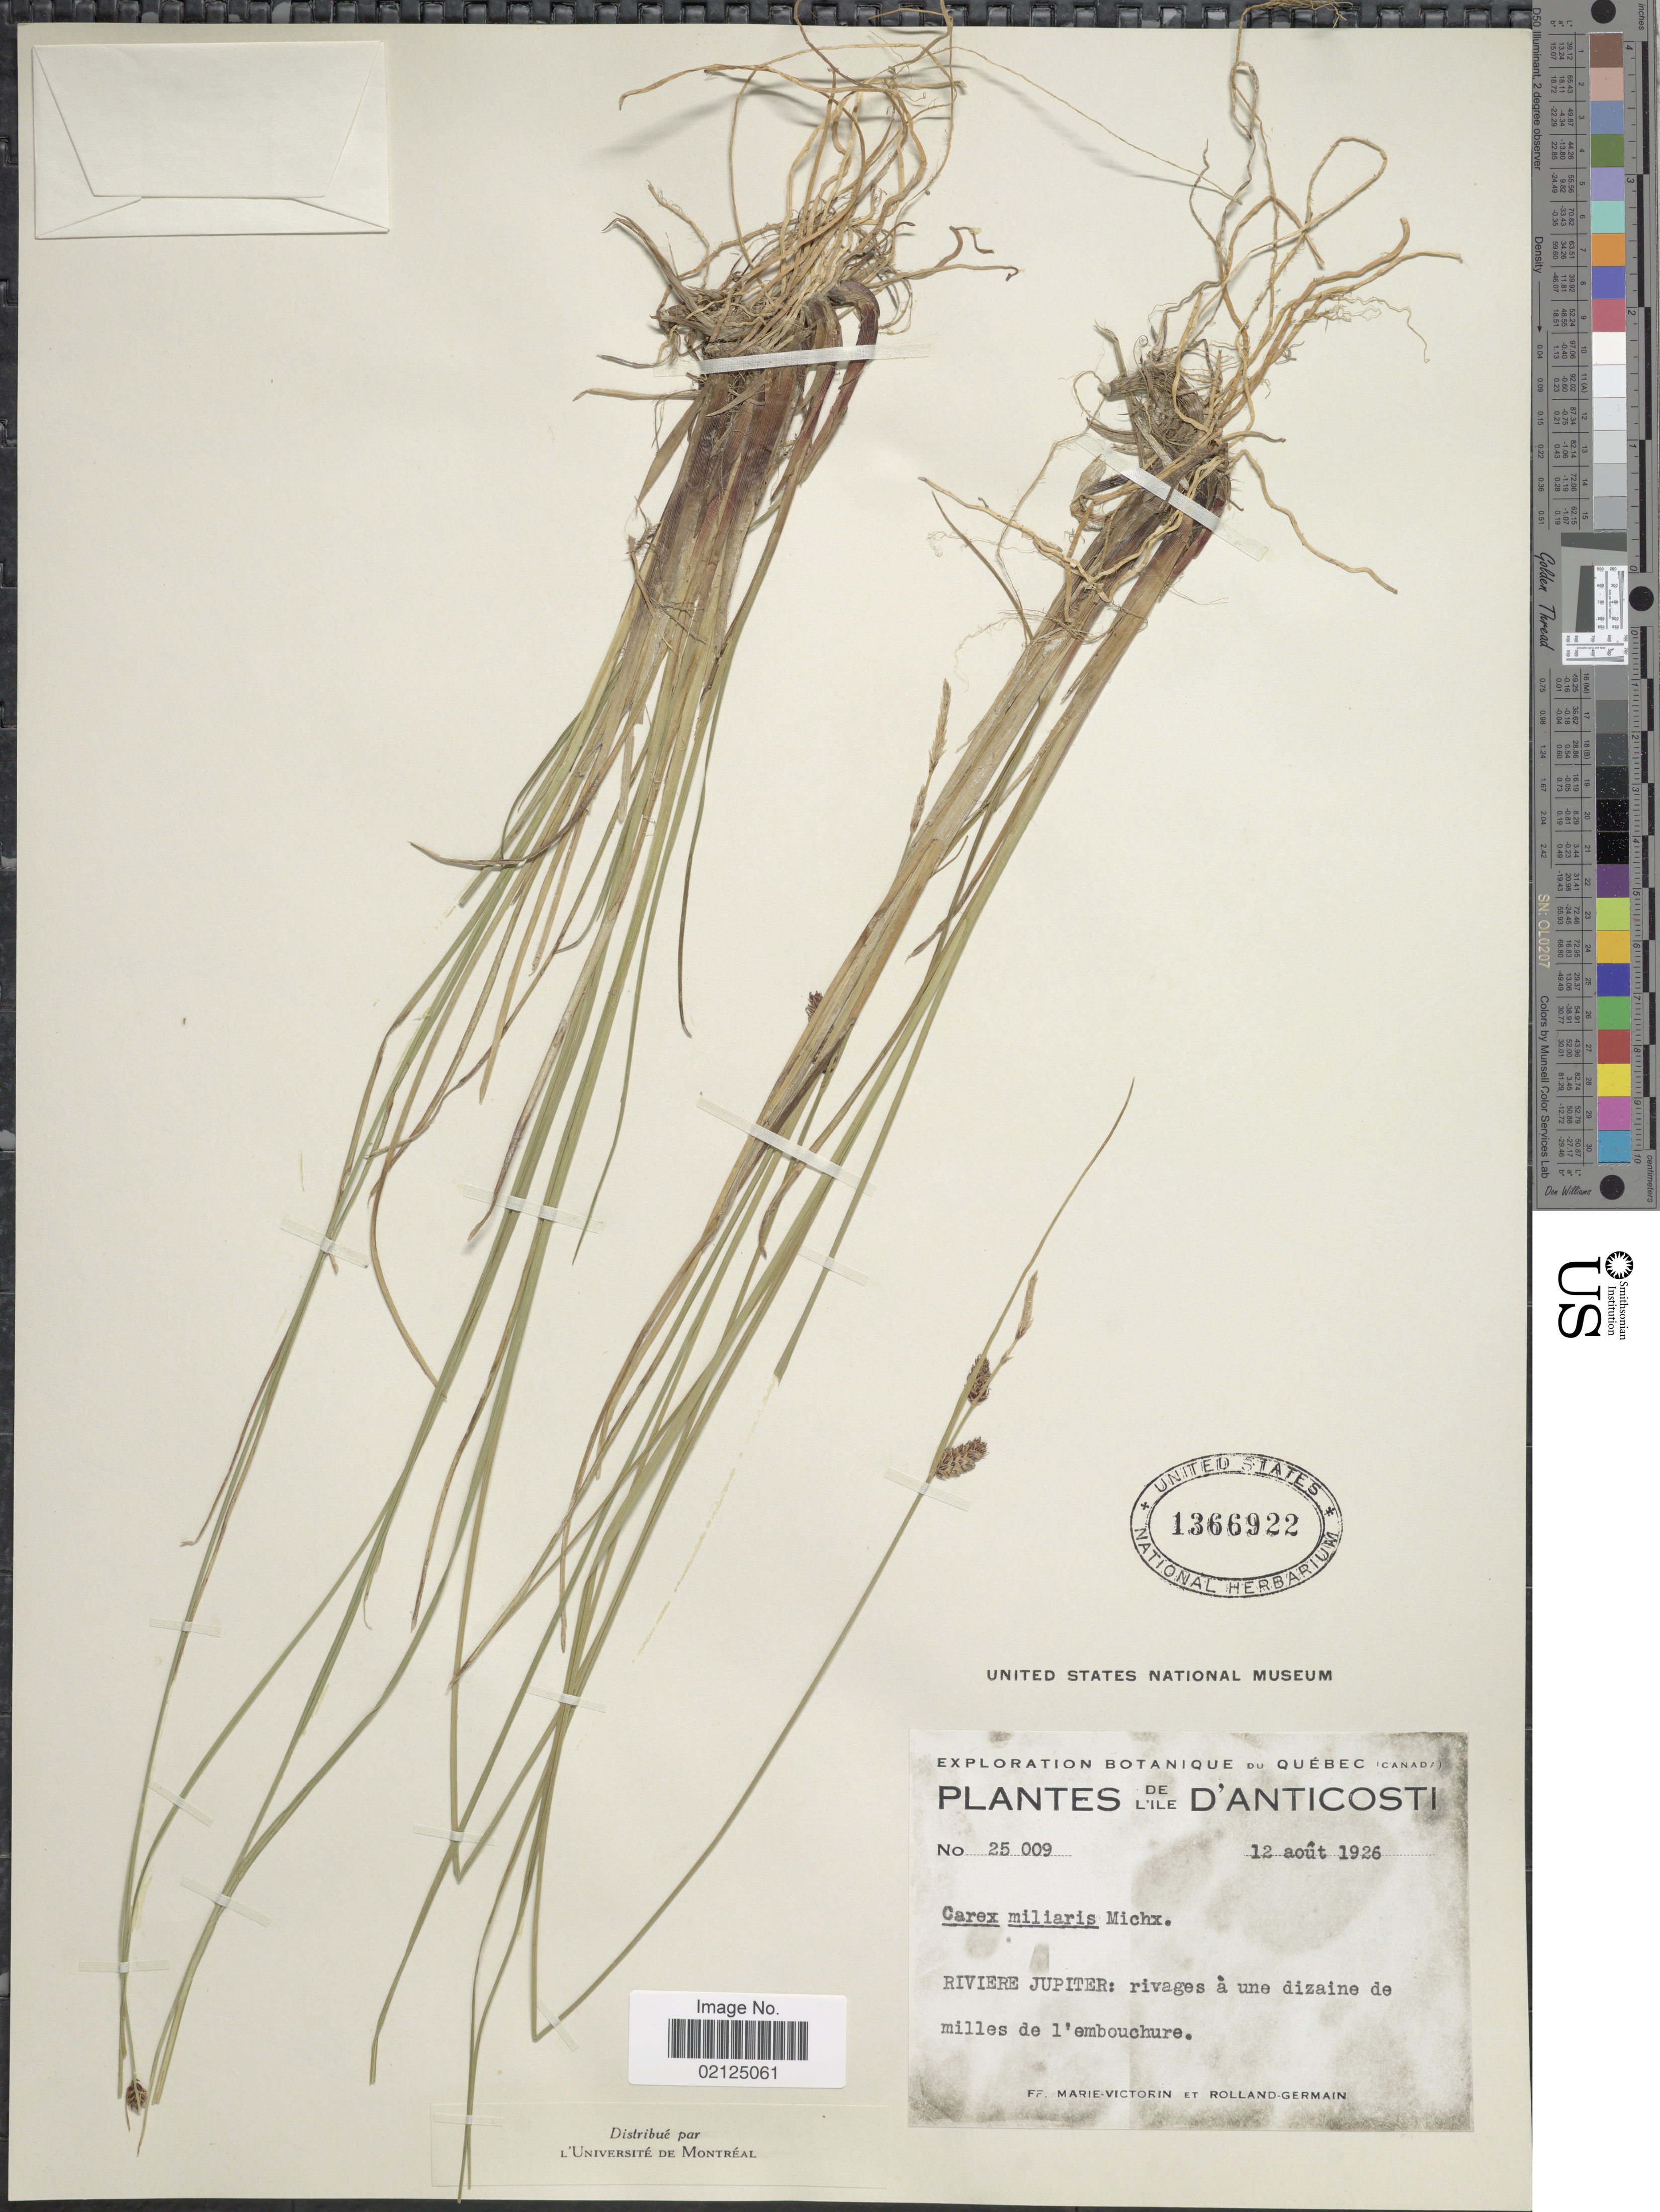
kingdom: Plantae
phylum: Tracheophyta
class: Liliopsida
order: Poales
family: Cyperaceae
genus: Carex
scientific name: Carex miliaris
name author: Michx.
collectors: F. Marie-Victorin & Rolland-Germain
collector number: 25009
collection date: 1926-08-12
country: Canada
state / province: Quebec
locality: De L'ile D'Ancosti., Riviere Jupiter: rivages a une dizaine de milles de l'embouchure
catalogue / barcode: US 1366922